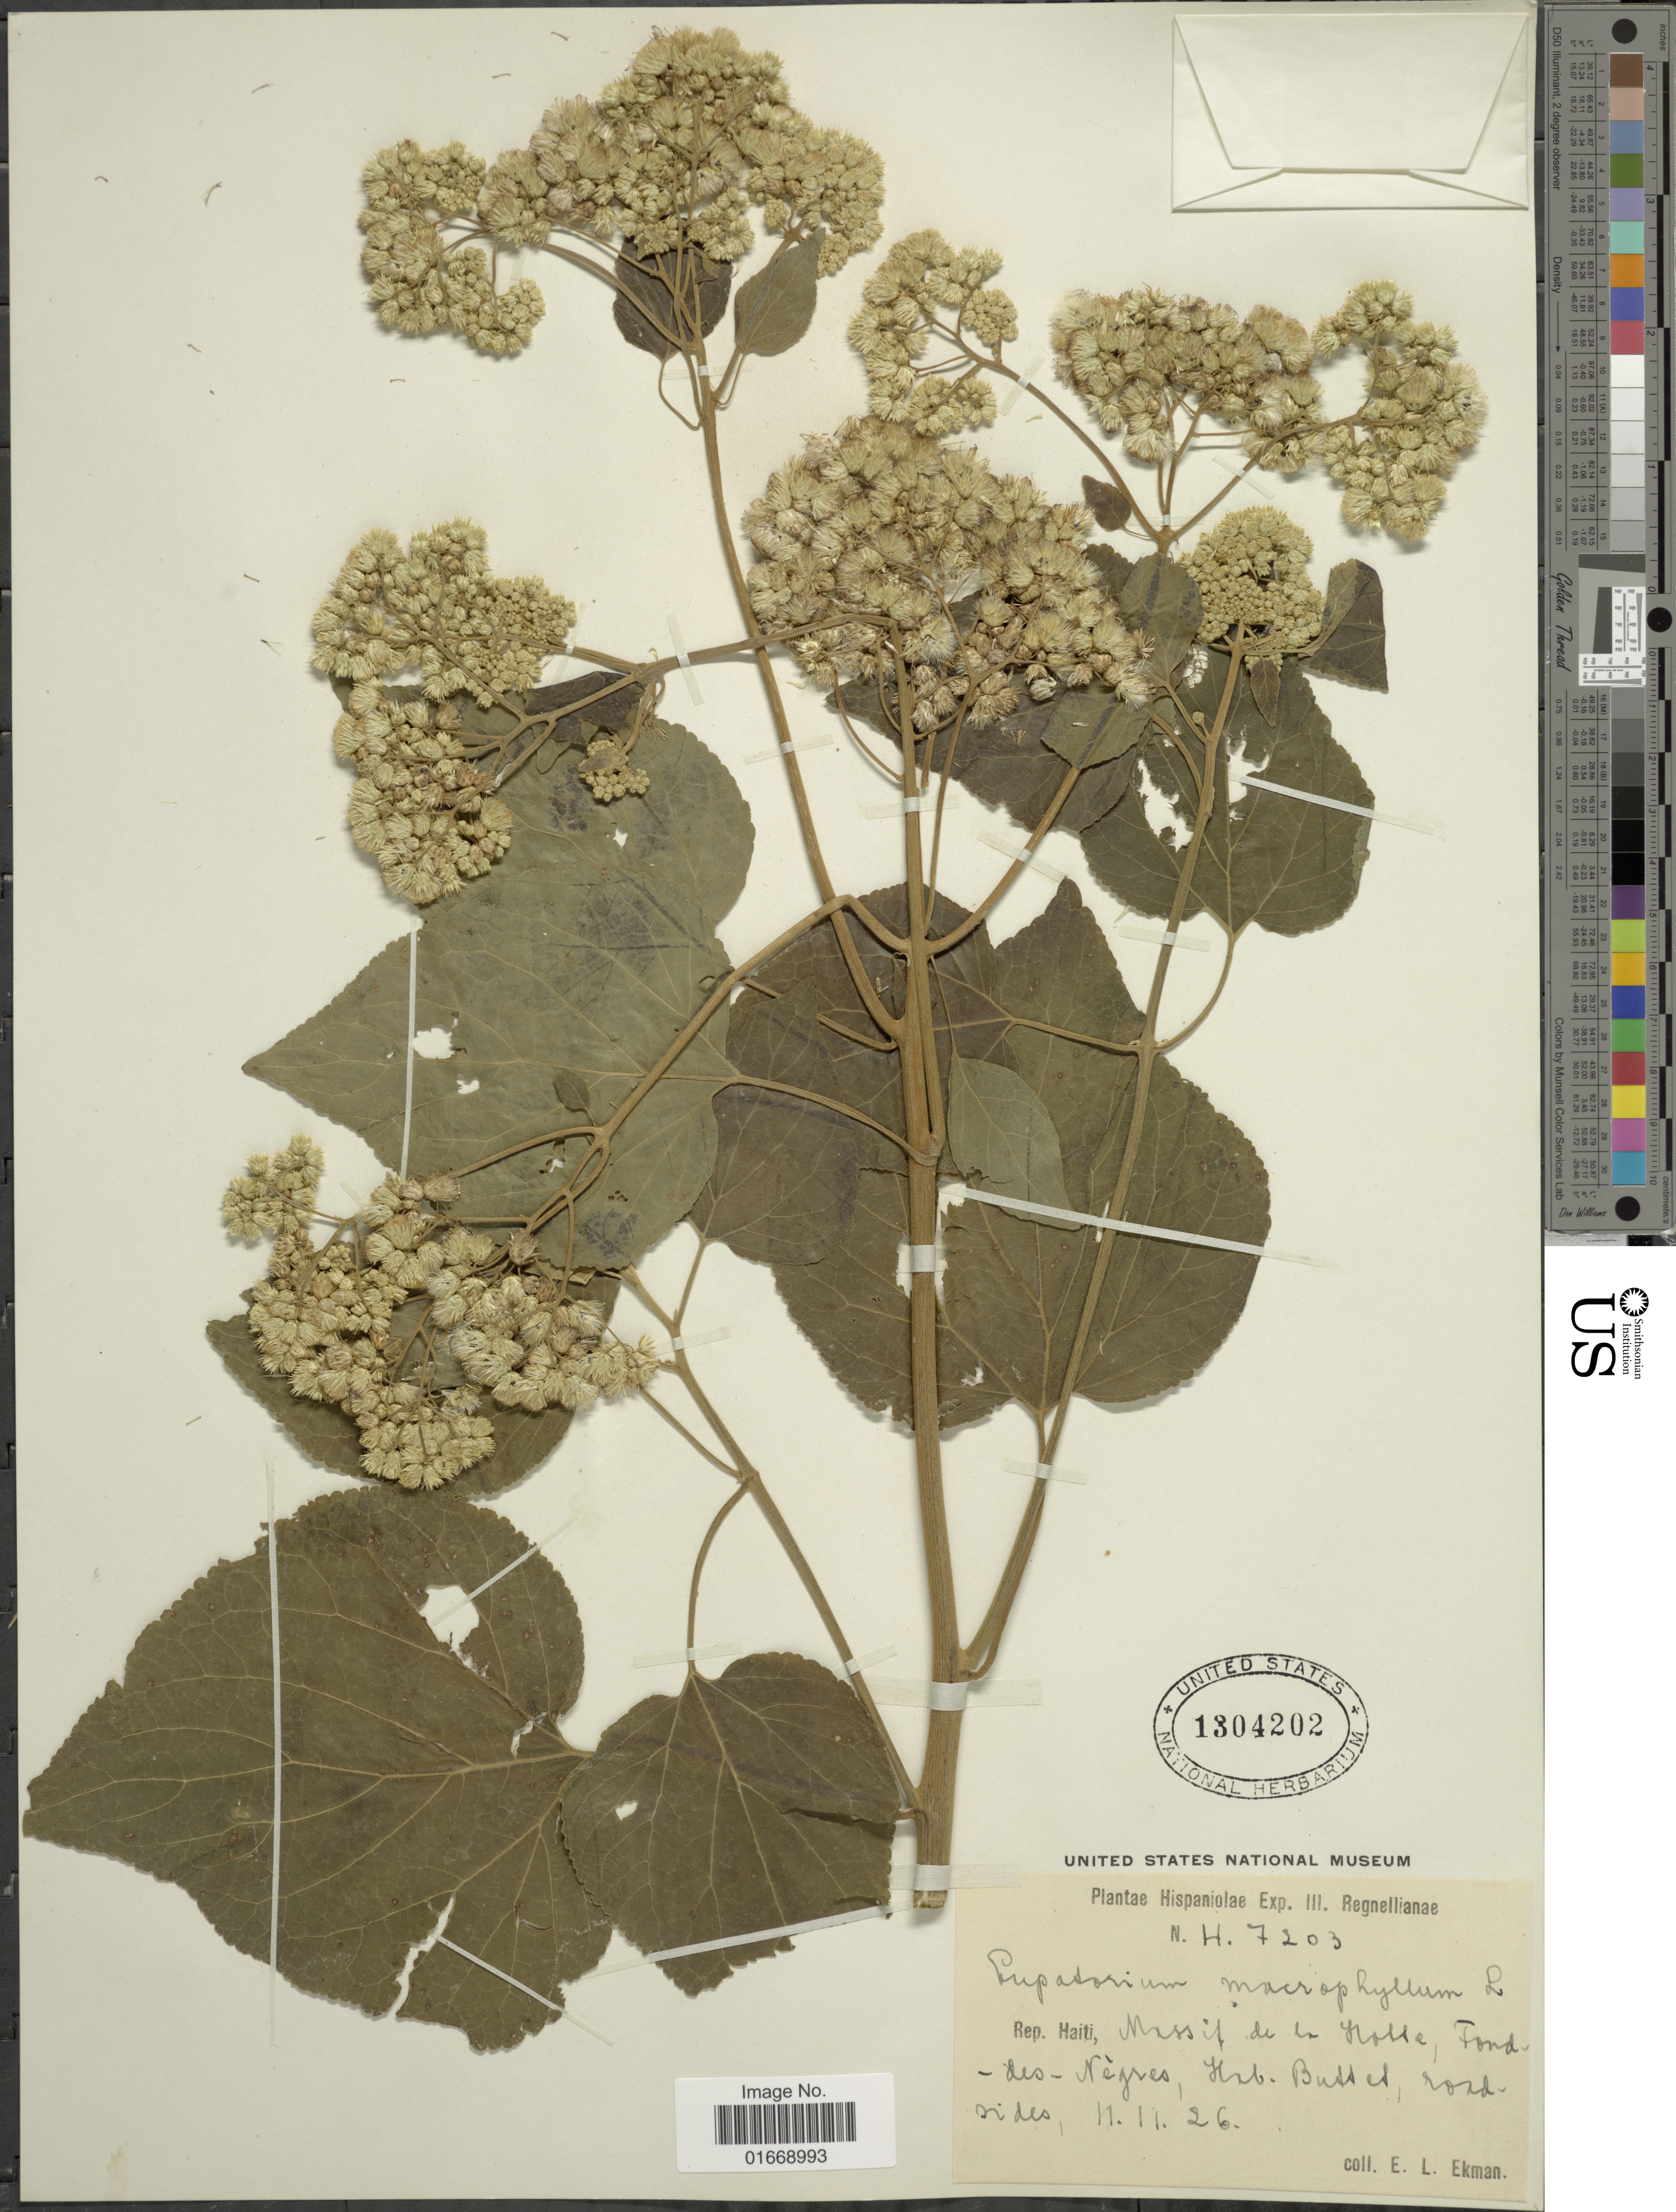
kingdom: Plantae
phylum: Tracheophyta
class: Magnoliopsida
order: Asterales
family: Asteraceae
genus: Hebeclinium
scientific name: Hebeclinium macrophyllum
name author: (L.) DC.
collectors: E. L. Ekman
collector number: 47203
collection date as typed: Transcribed d/m/y: 11/11/26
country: Haiti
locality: Rep. Haiti, Massif de en Holle, Fond-des-Negres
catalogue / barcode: US 1304202